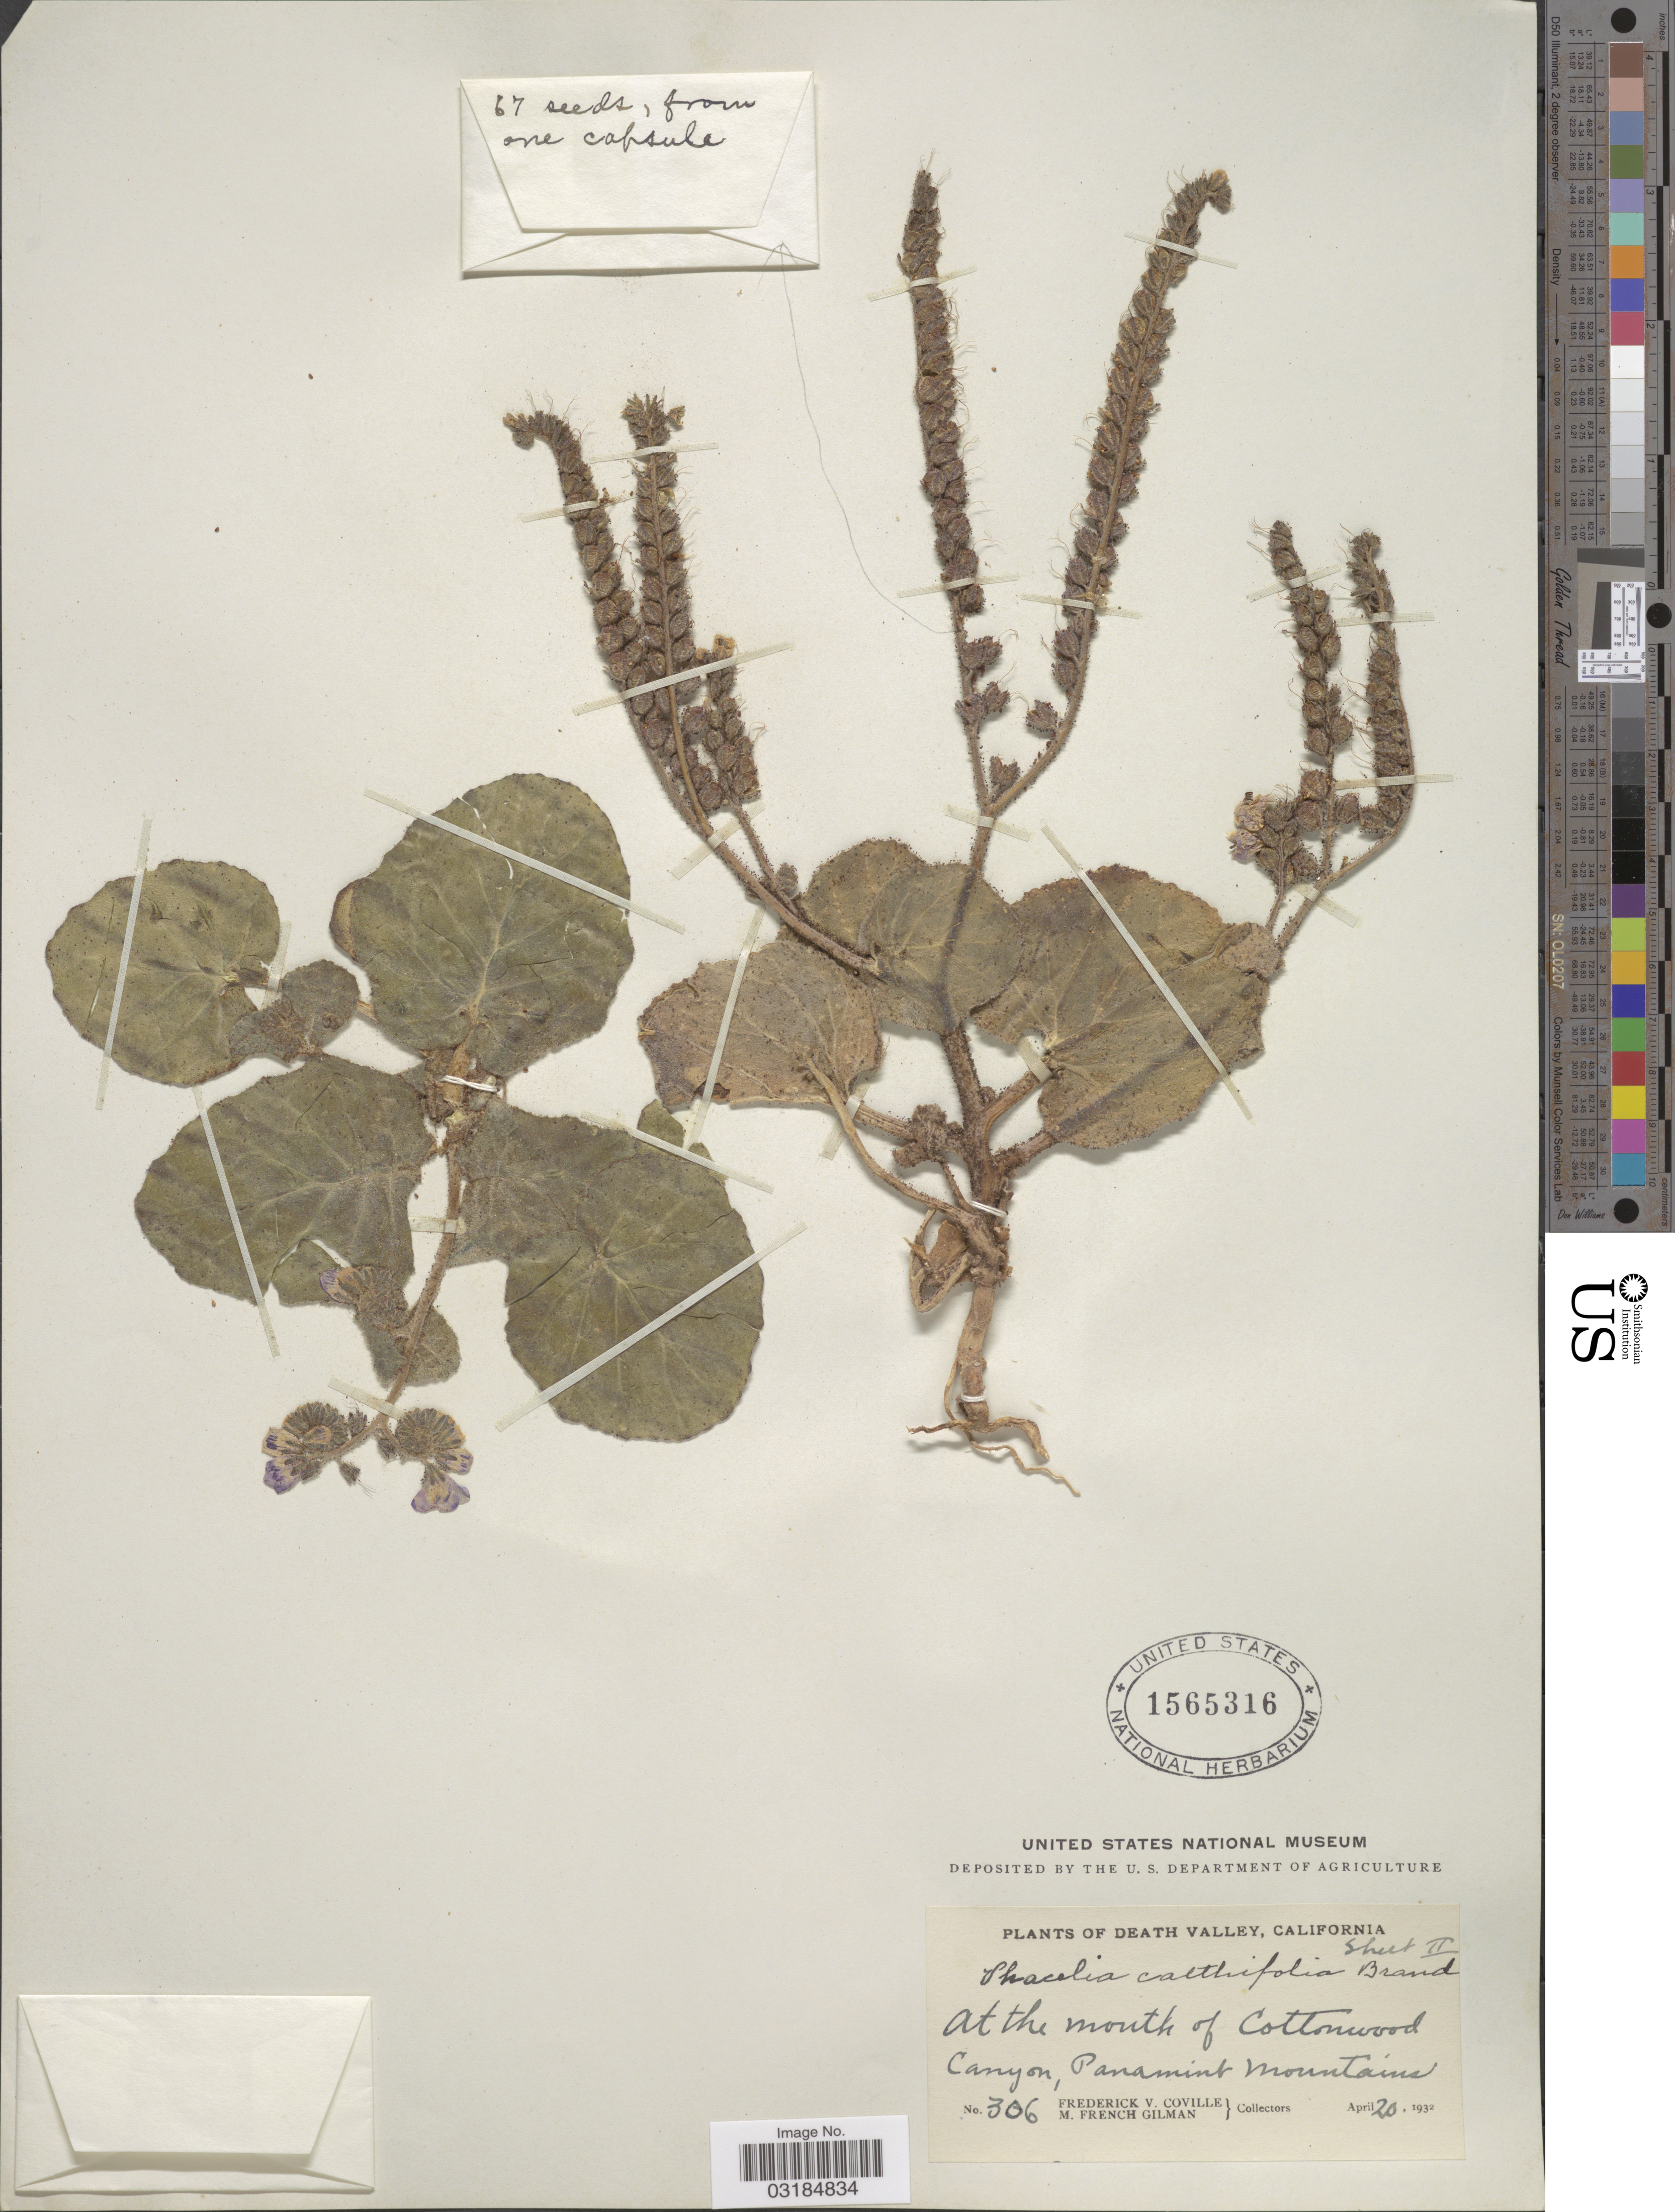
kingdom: Plantae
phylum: Tracheophyta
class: Magnoliopsida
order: Boraginales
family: Hydrophyllaceae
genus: Phacelia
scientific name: Phacelia calthifolia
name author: Brand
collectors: F. V. Coville & M. F. Gilman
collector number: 306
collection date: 1932-04-20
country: United States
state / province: California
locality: Death Valley, California, At the mouth of Cottonwood Canyon, Panamint Mountains.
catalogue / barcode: US 1565316